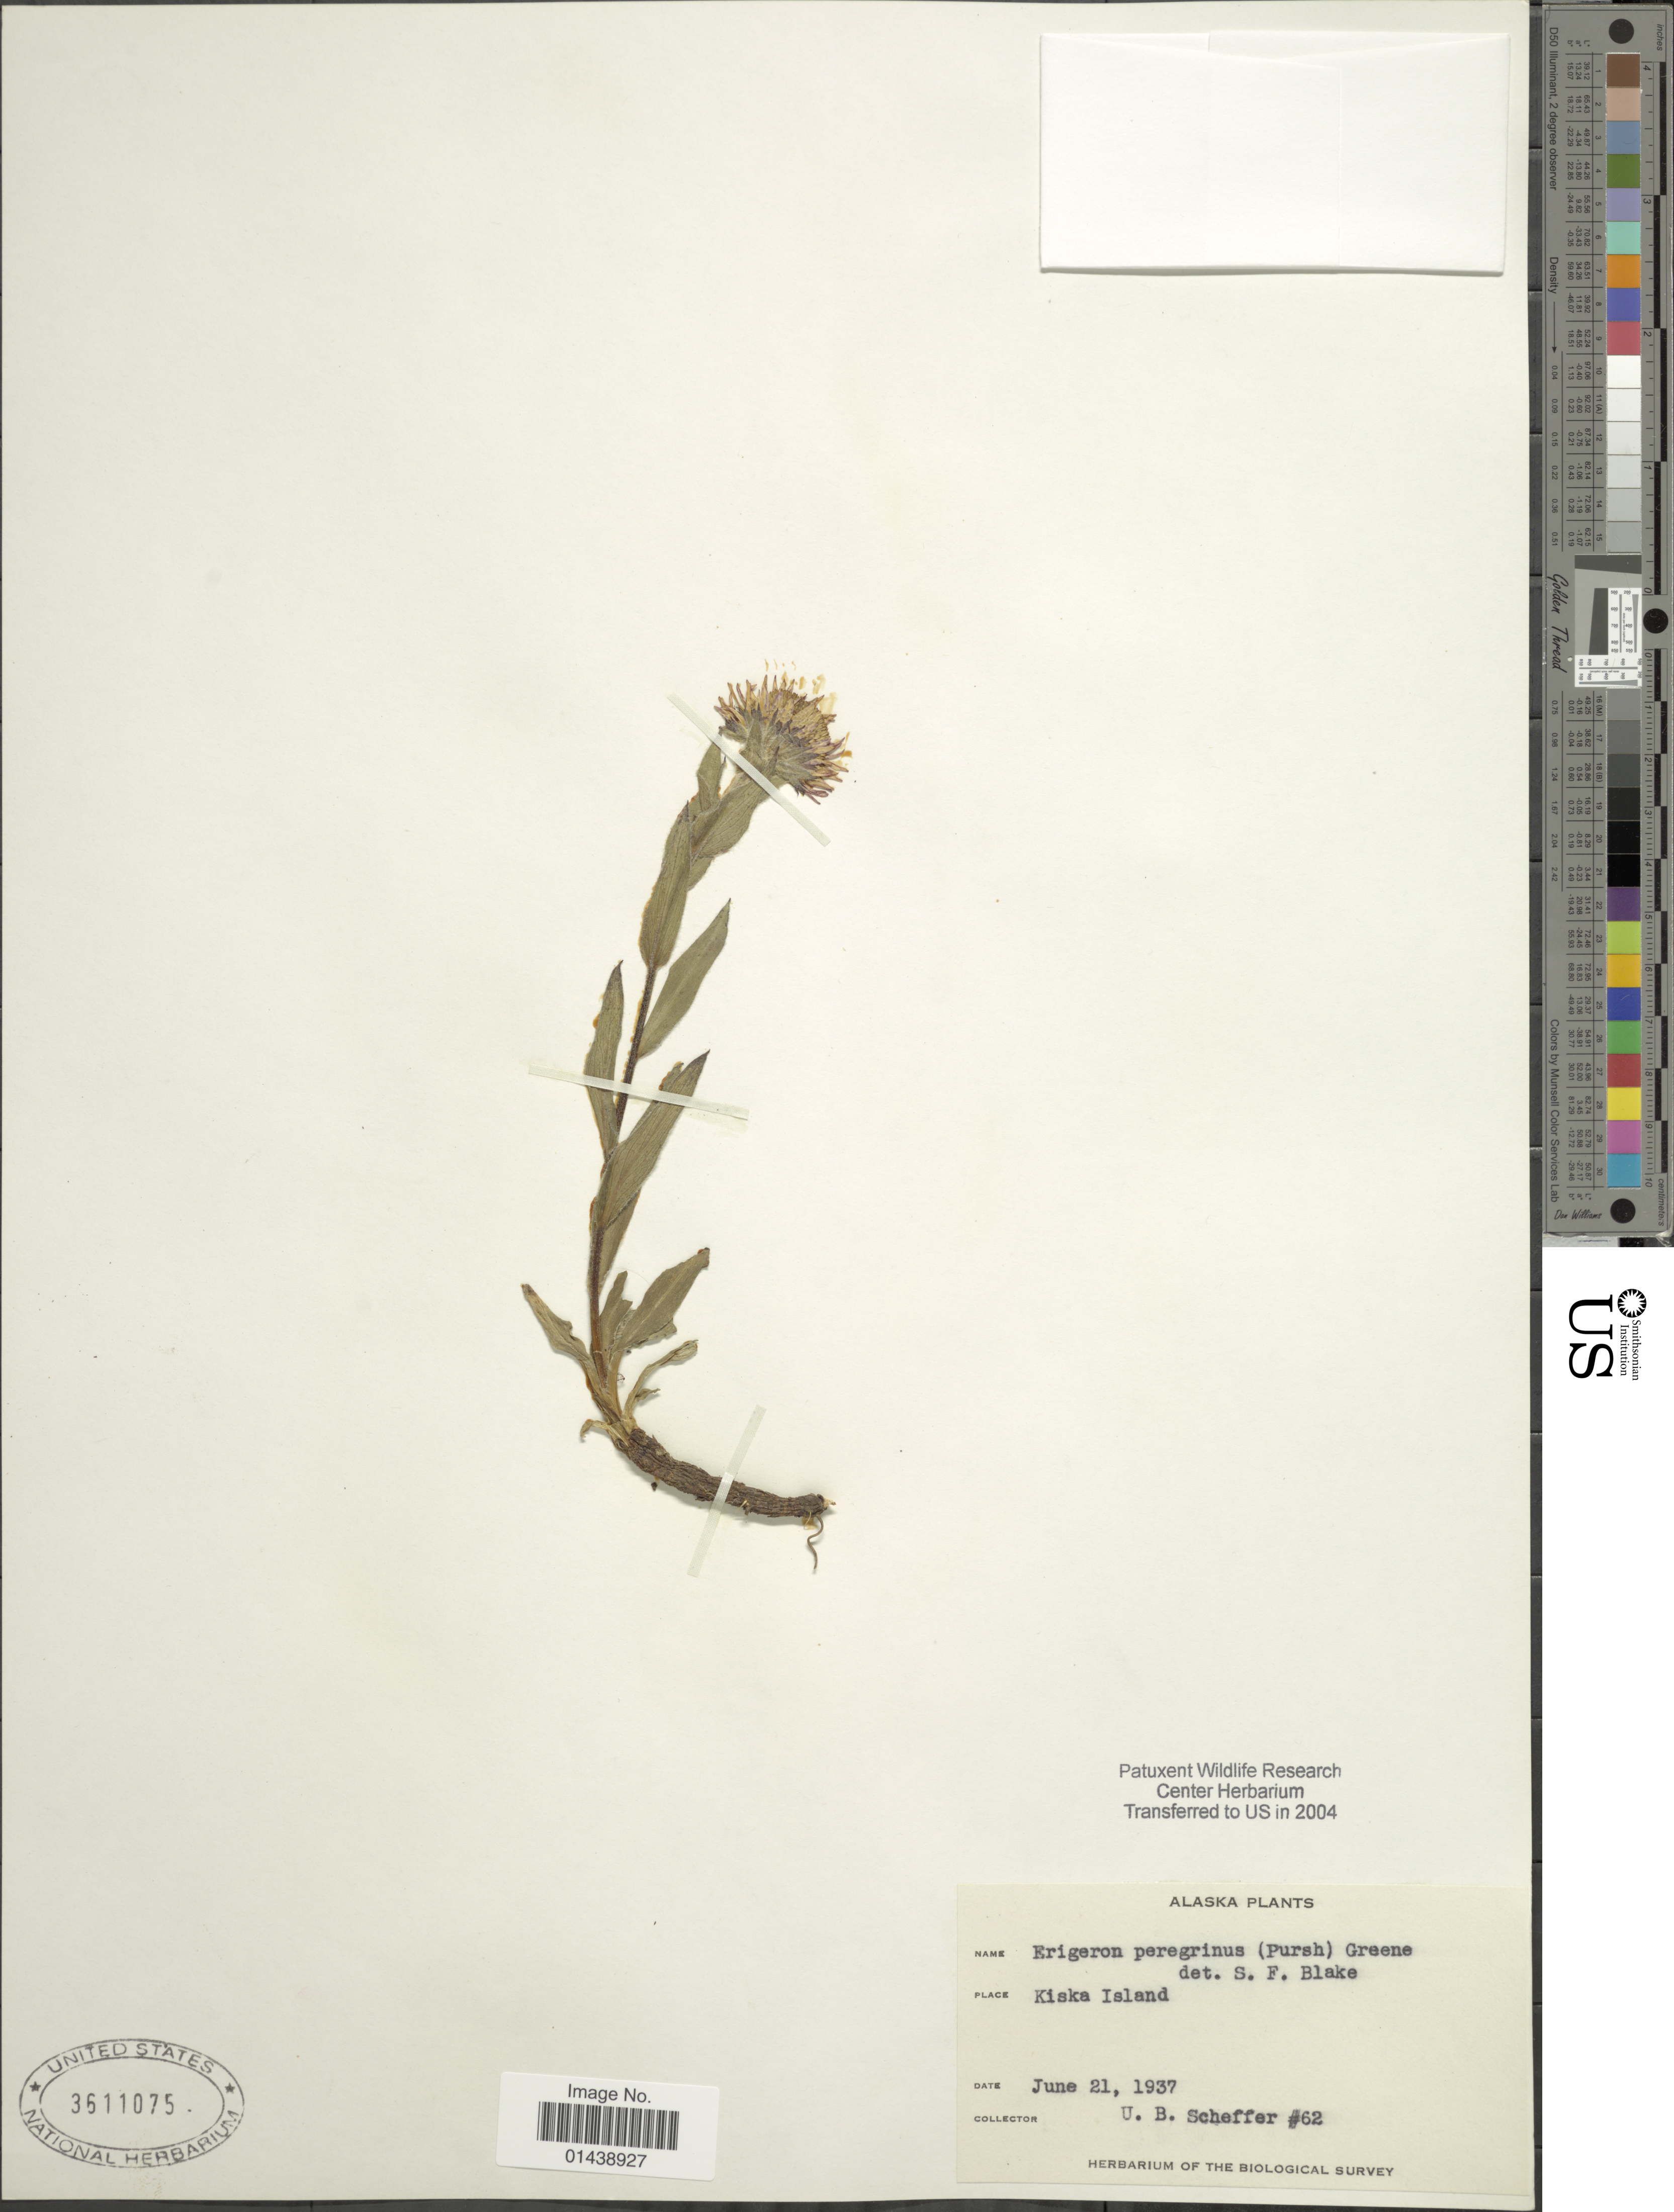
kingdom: Plantae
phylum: Tracheophyta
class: Magnoliopsida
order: Asterales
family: Asteraceae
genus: Erigeron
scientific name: Erigeron peregrinus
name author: (Banks ex Pursh) Greene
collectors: V. Scheffer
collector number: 62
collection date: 1937-06-21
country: United States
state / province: Alaska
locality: Kiska Island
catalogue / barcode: US 3611075